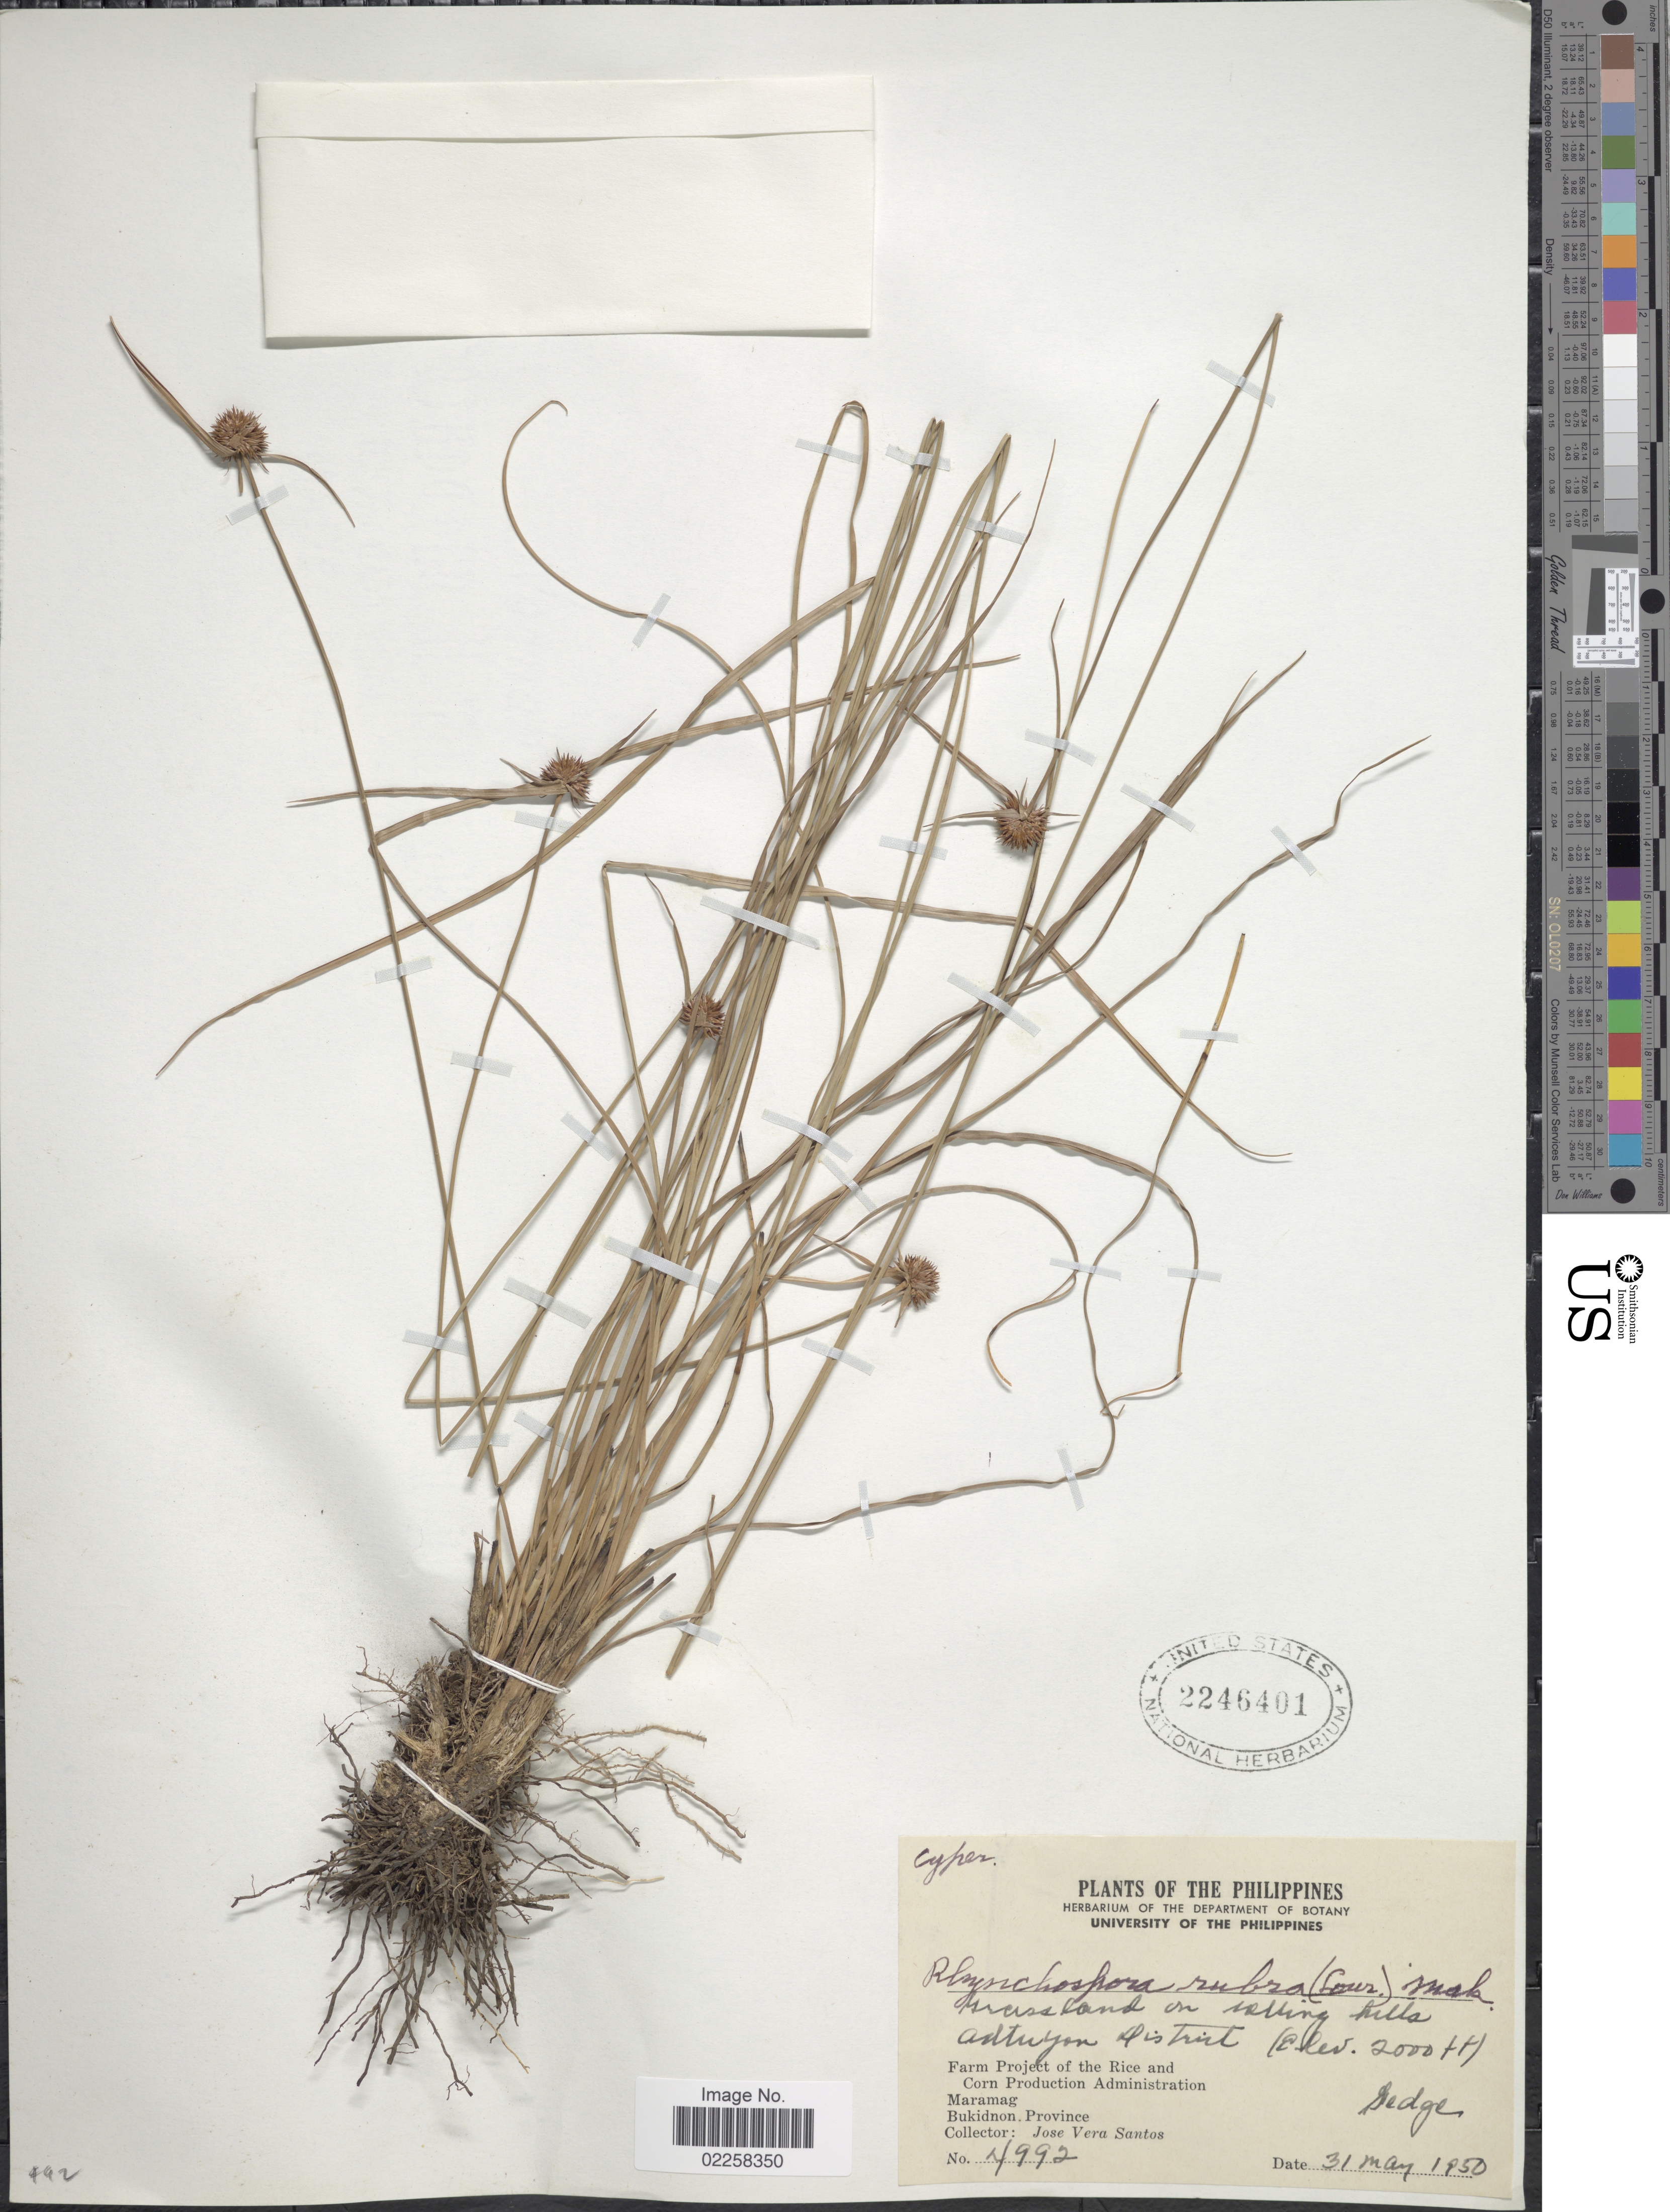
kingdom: Plantae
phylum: Tracheophyta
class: Liliopsida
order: Poales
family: Cyperaceae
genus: Rhynchospora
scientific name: Rhynchospora rubra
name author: (Lour.) Makino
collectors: J. V. Santos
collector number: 4992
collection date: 1950-05-31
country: Philippines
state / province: Northern Mindanao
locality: Adtuyon District, Farm Project of the Rice and Corn Production Administration, Maramag, Bukidnon Province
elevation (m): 610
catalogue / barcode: US 2246401